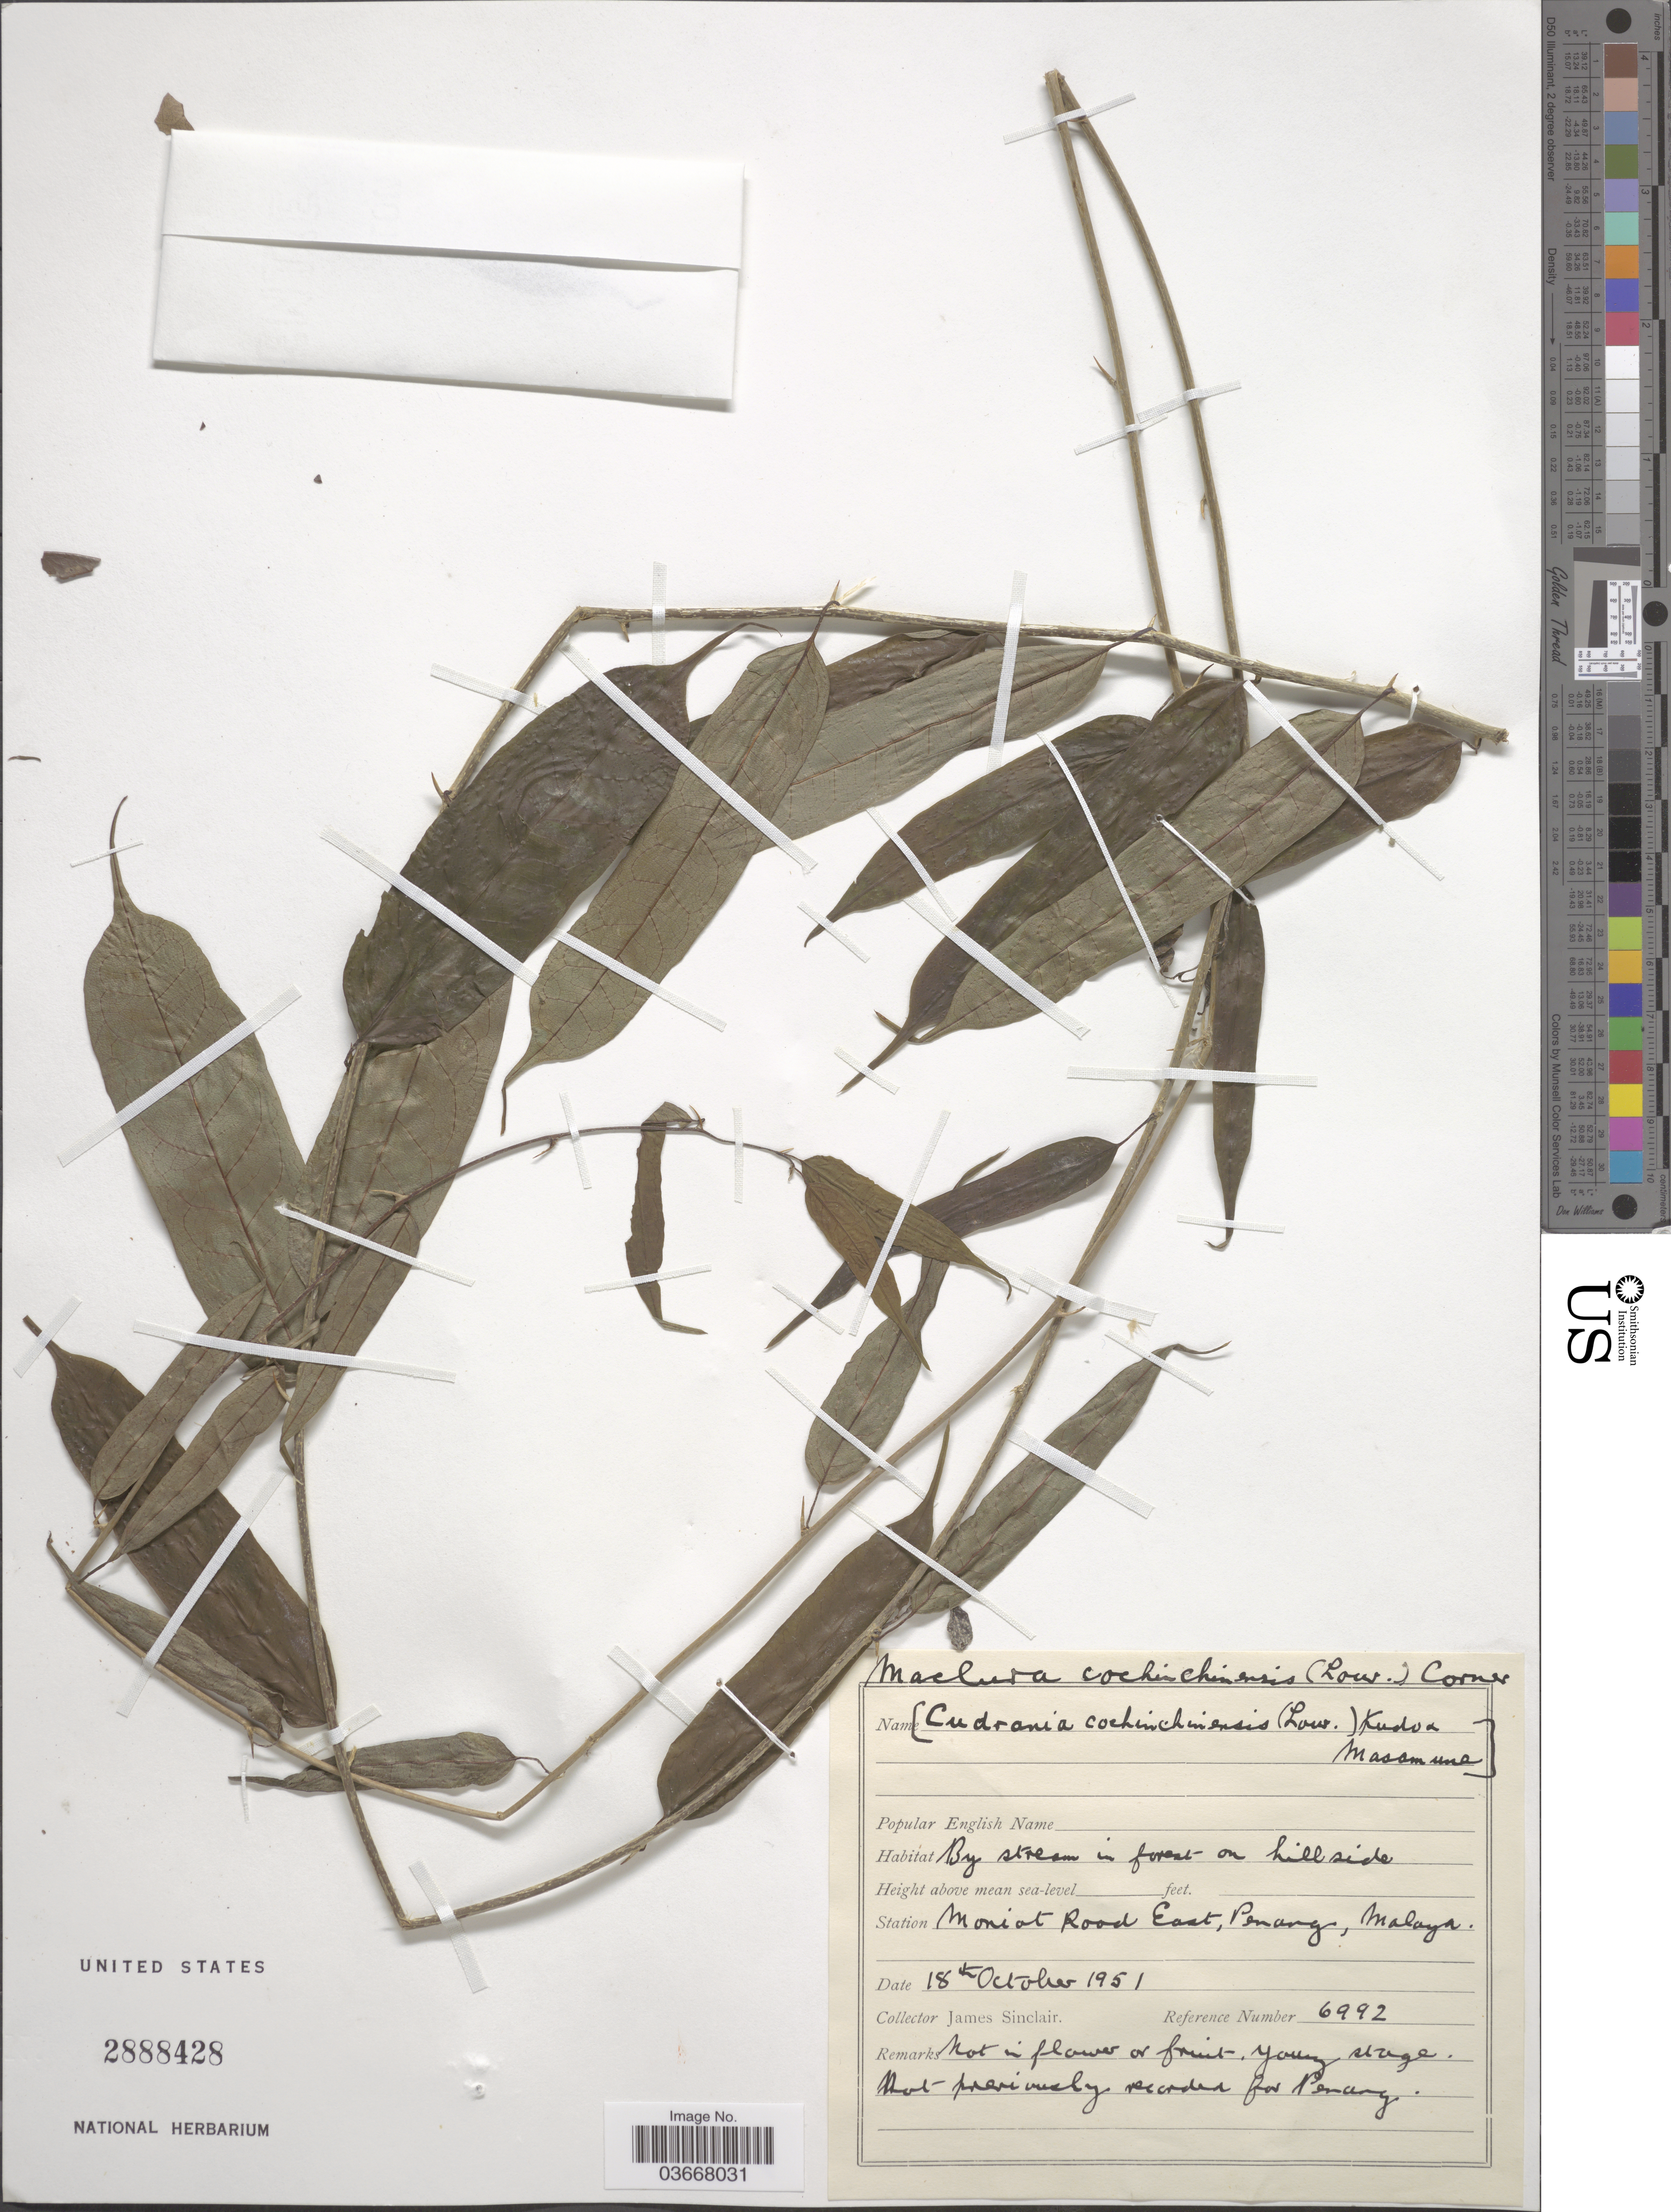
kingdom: Plantae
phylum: Tracheophyta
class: Magnoliopsida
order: Rosales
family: Moraceae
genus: Maclura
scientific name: Maclura cochinchinensis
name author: (Lour.) Corner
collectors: J. Sinclair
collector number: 6992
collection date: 1951-10-18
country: Malaysia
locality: Station Moniat Road East, Penang, Malaya.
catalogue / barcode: US 2888428